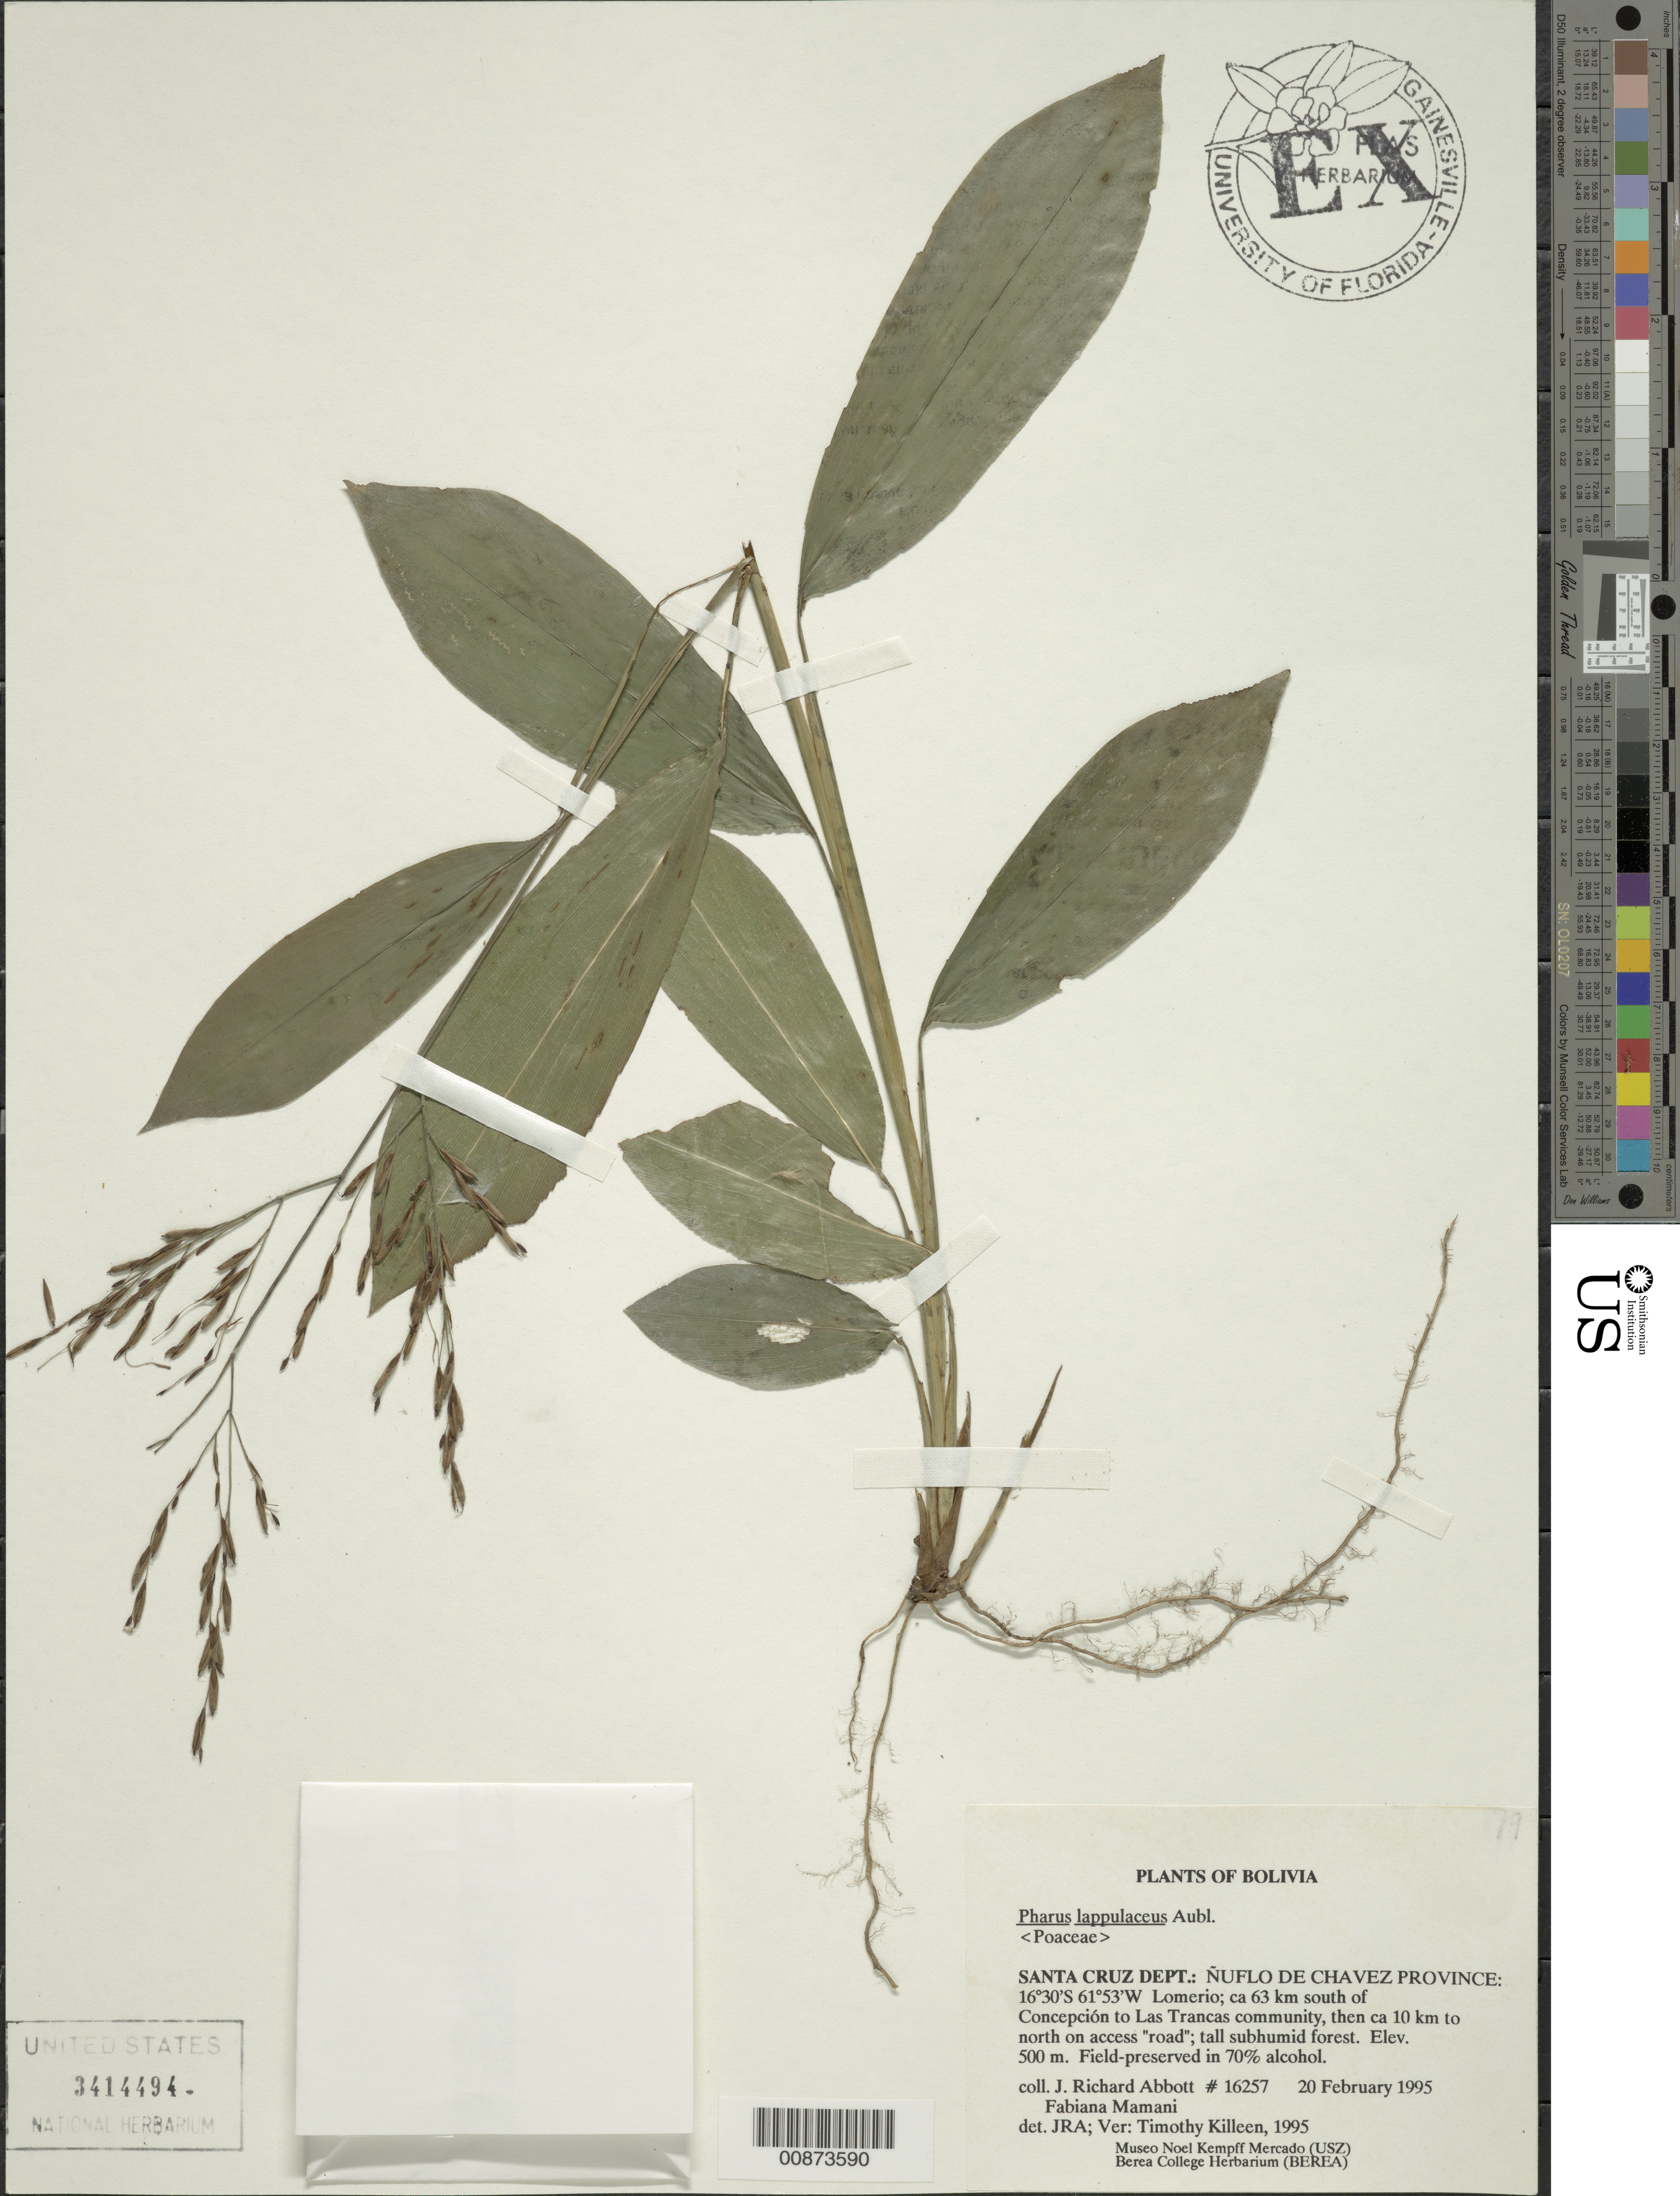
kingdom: Plantae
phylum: Tracheophyta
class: Liliopsida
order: Poales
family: Poaceae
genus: Pharus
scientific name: Pharus lappulaceus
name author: Aubl.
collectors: J. R. Abbott & F. Mamani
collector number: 16257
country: Bolivia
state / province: Santa Cruz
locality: Nufles de Chavez, Lomerio, S of Concepcion to Las Trancas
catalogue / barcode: US 3414494